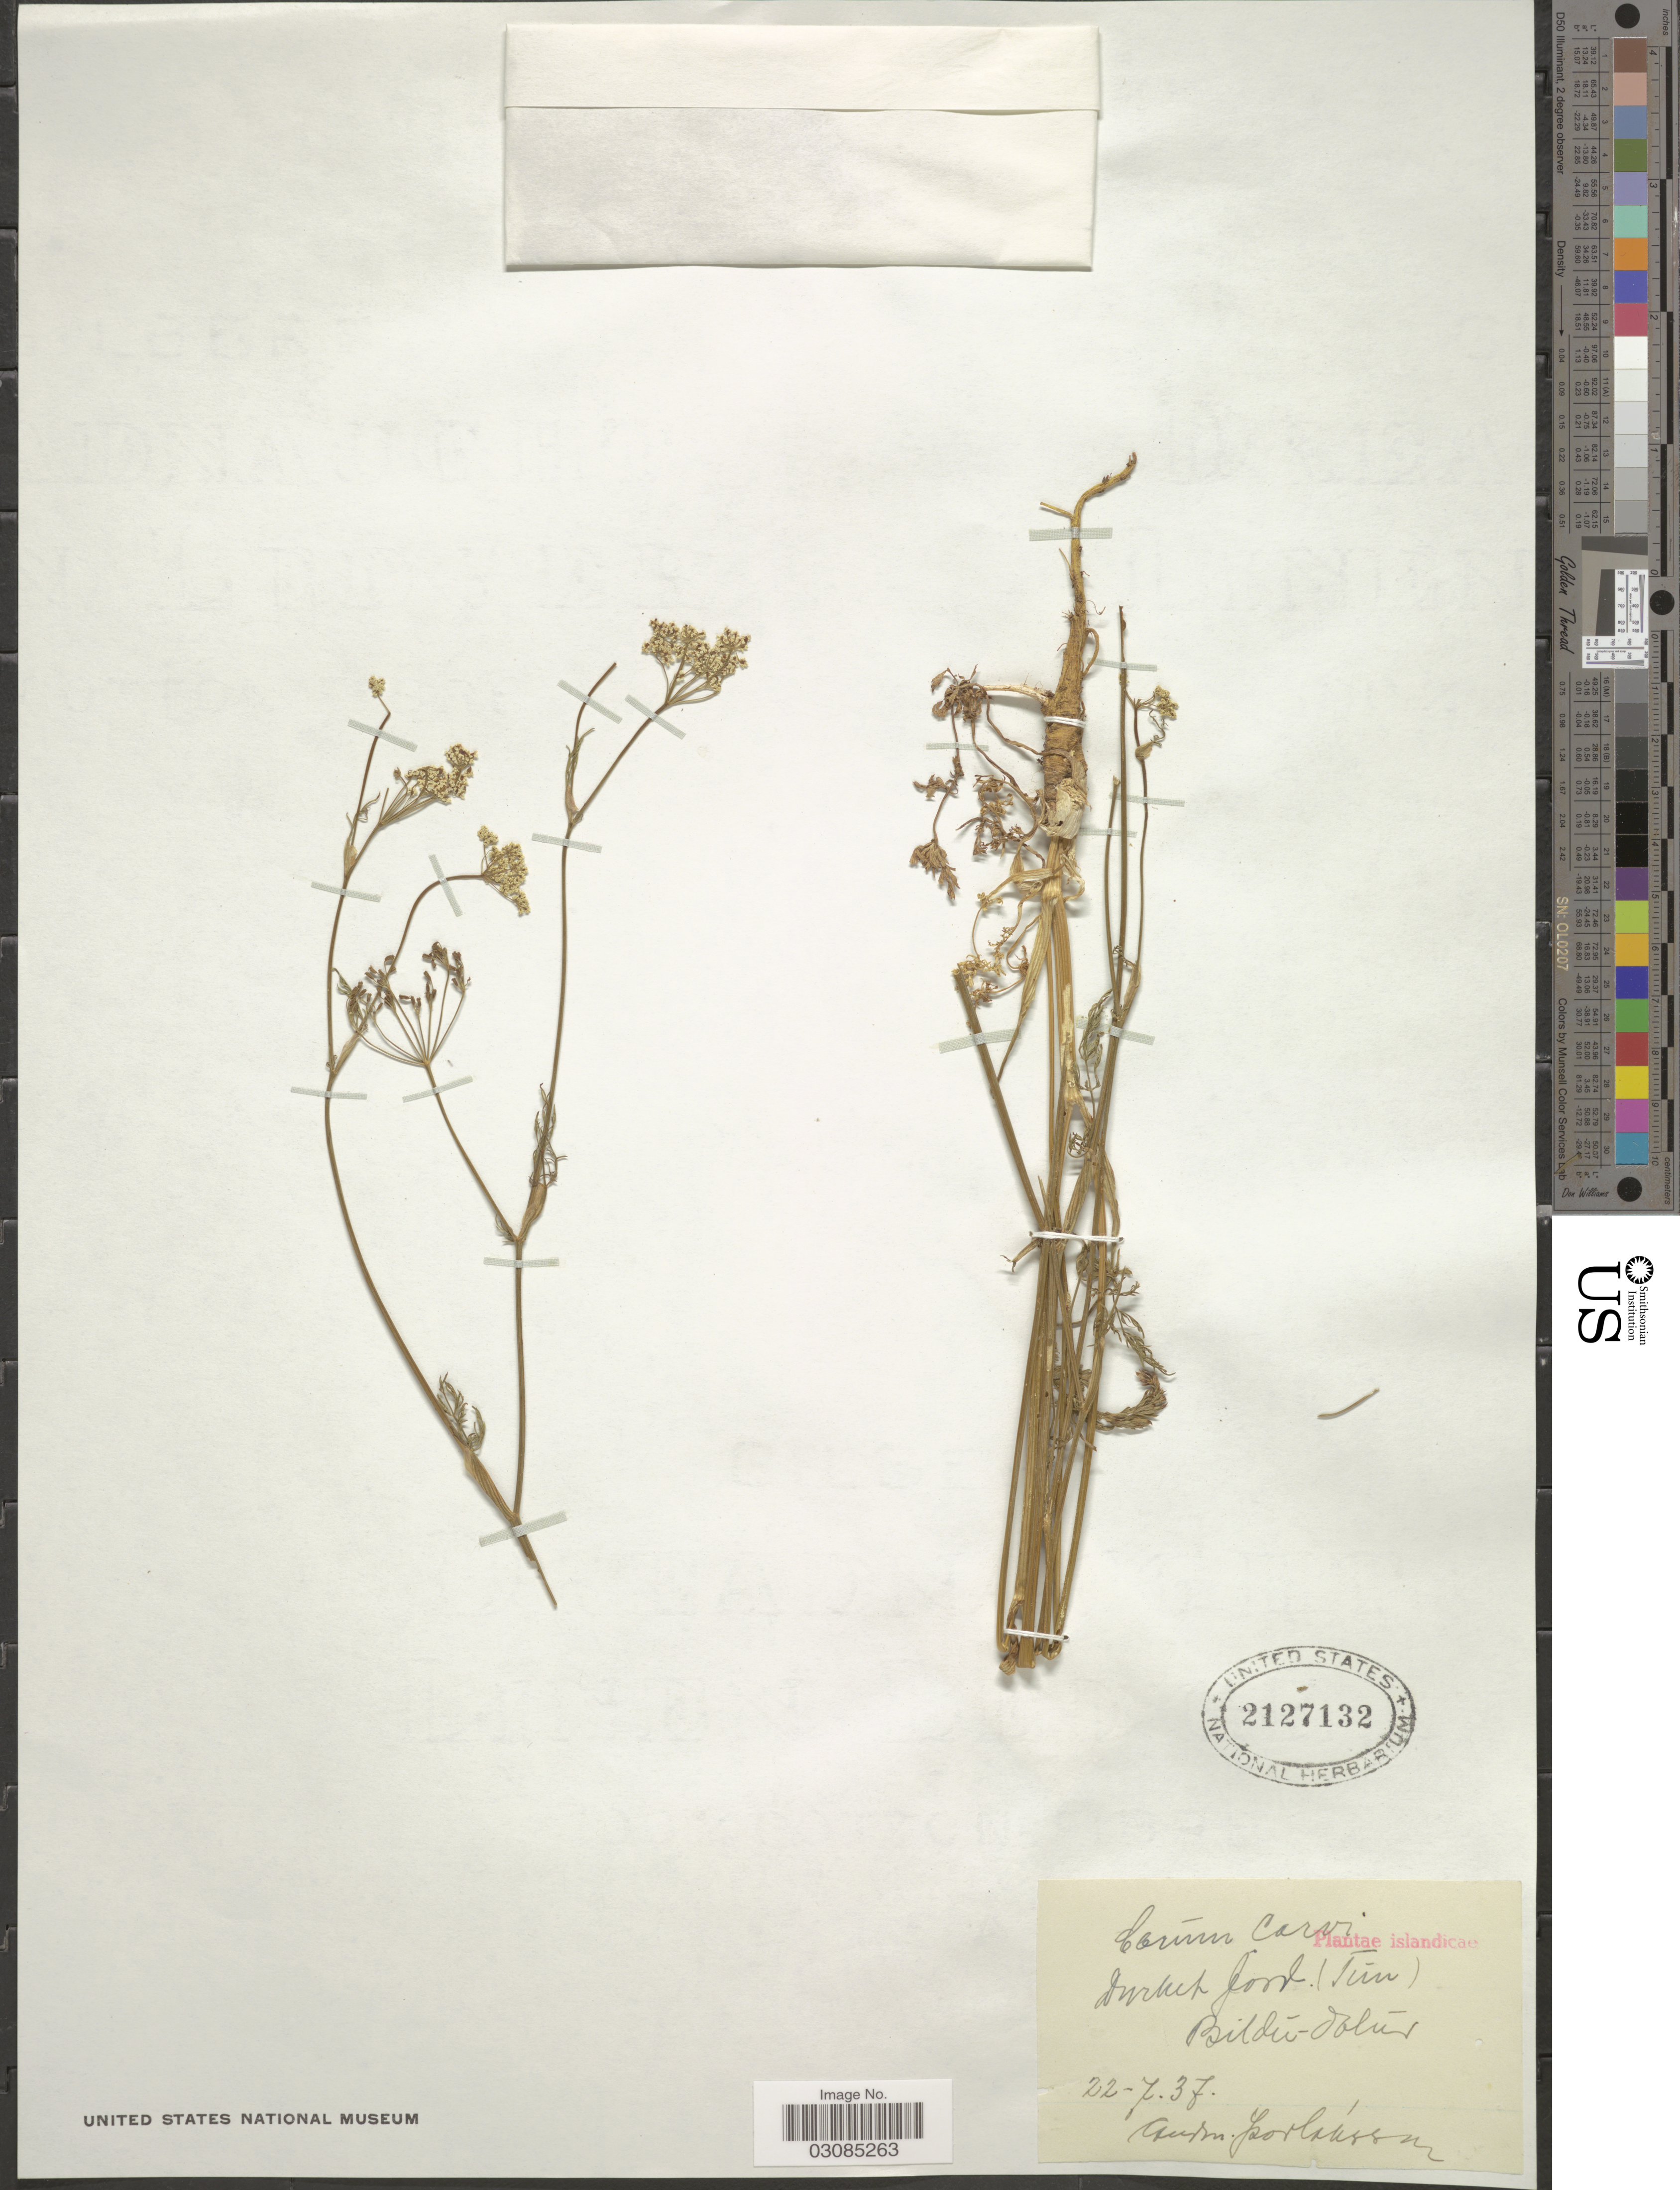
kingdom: Plantae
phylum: Tracheophyta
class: Magnoliopsida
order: Apiales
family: Apiaceae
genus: Carum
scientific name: Carum carvi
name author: L.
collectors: G. Porlaksson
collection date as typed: Transcribed d/m/y: 22/7/37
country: Iceland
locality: Islandicae. Bildu-dalur.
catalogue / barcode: US 2127132